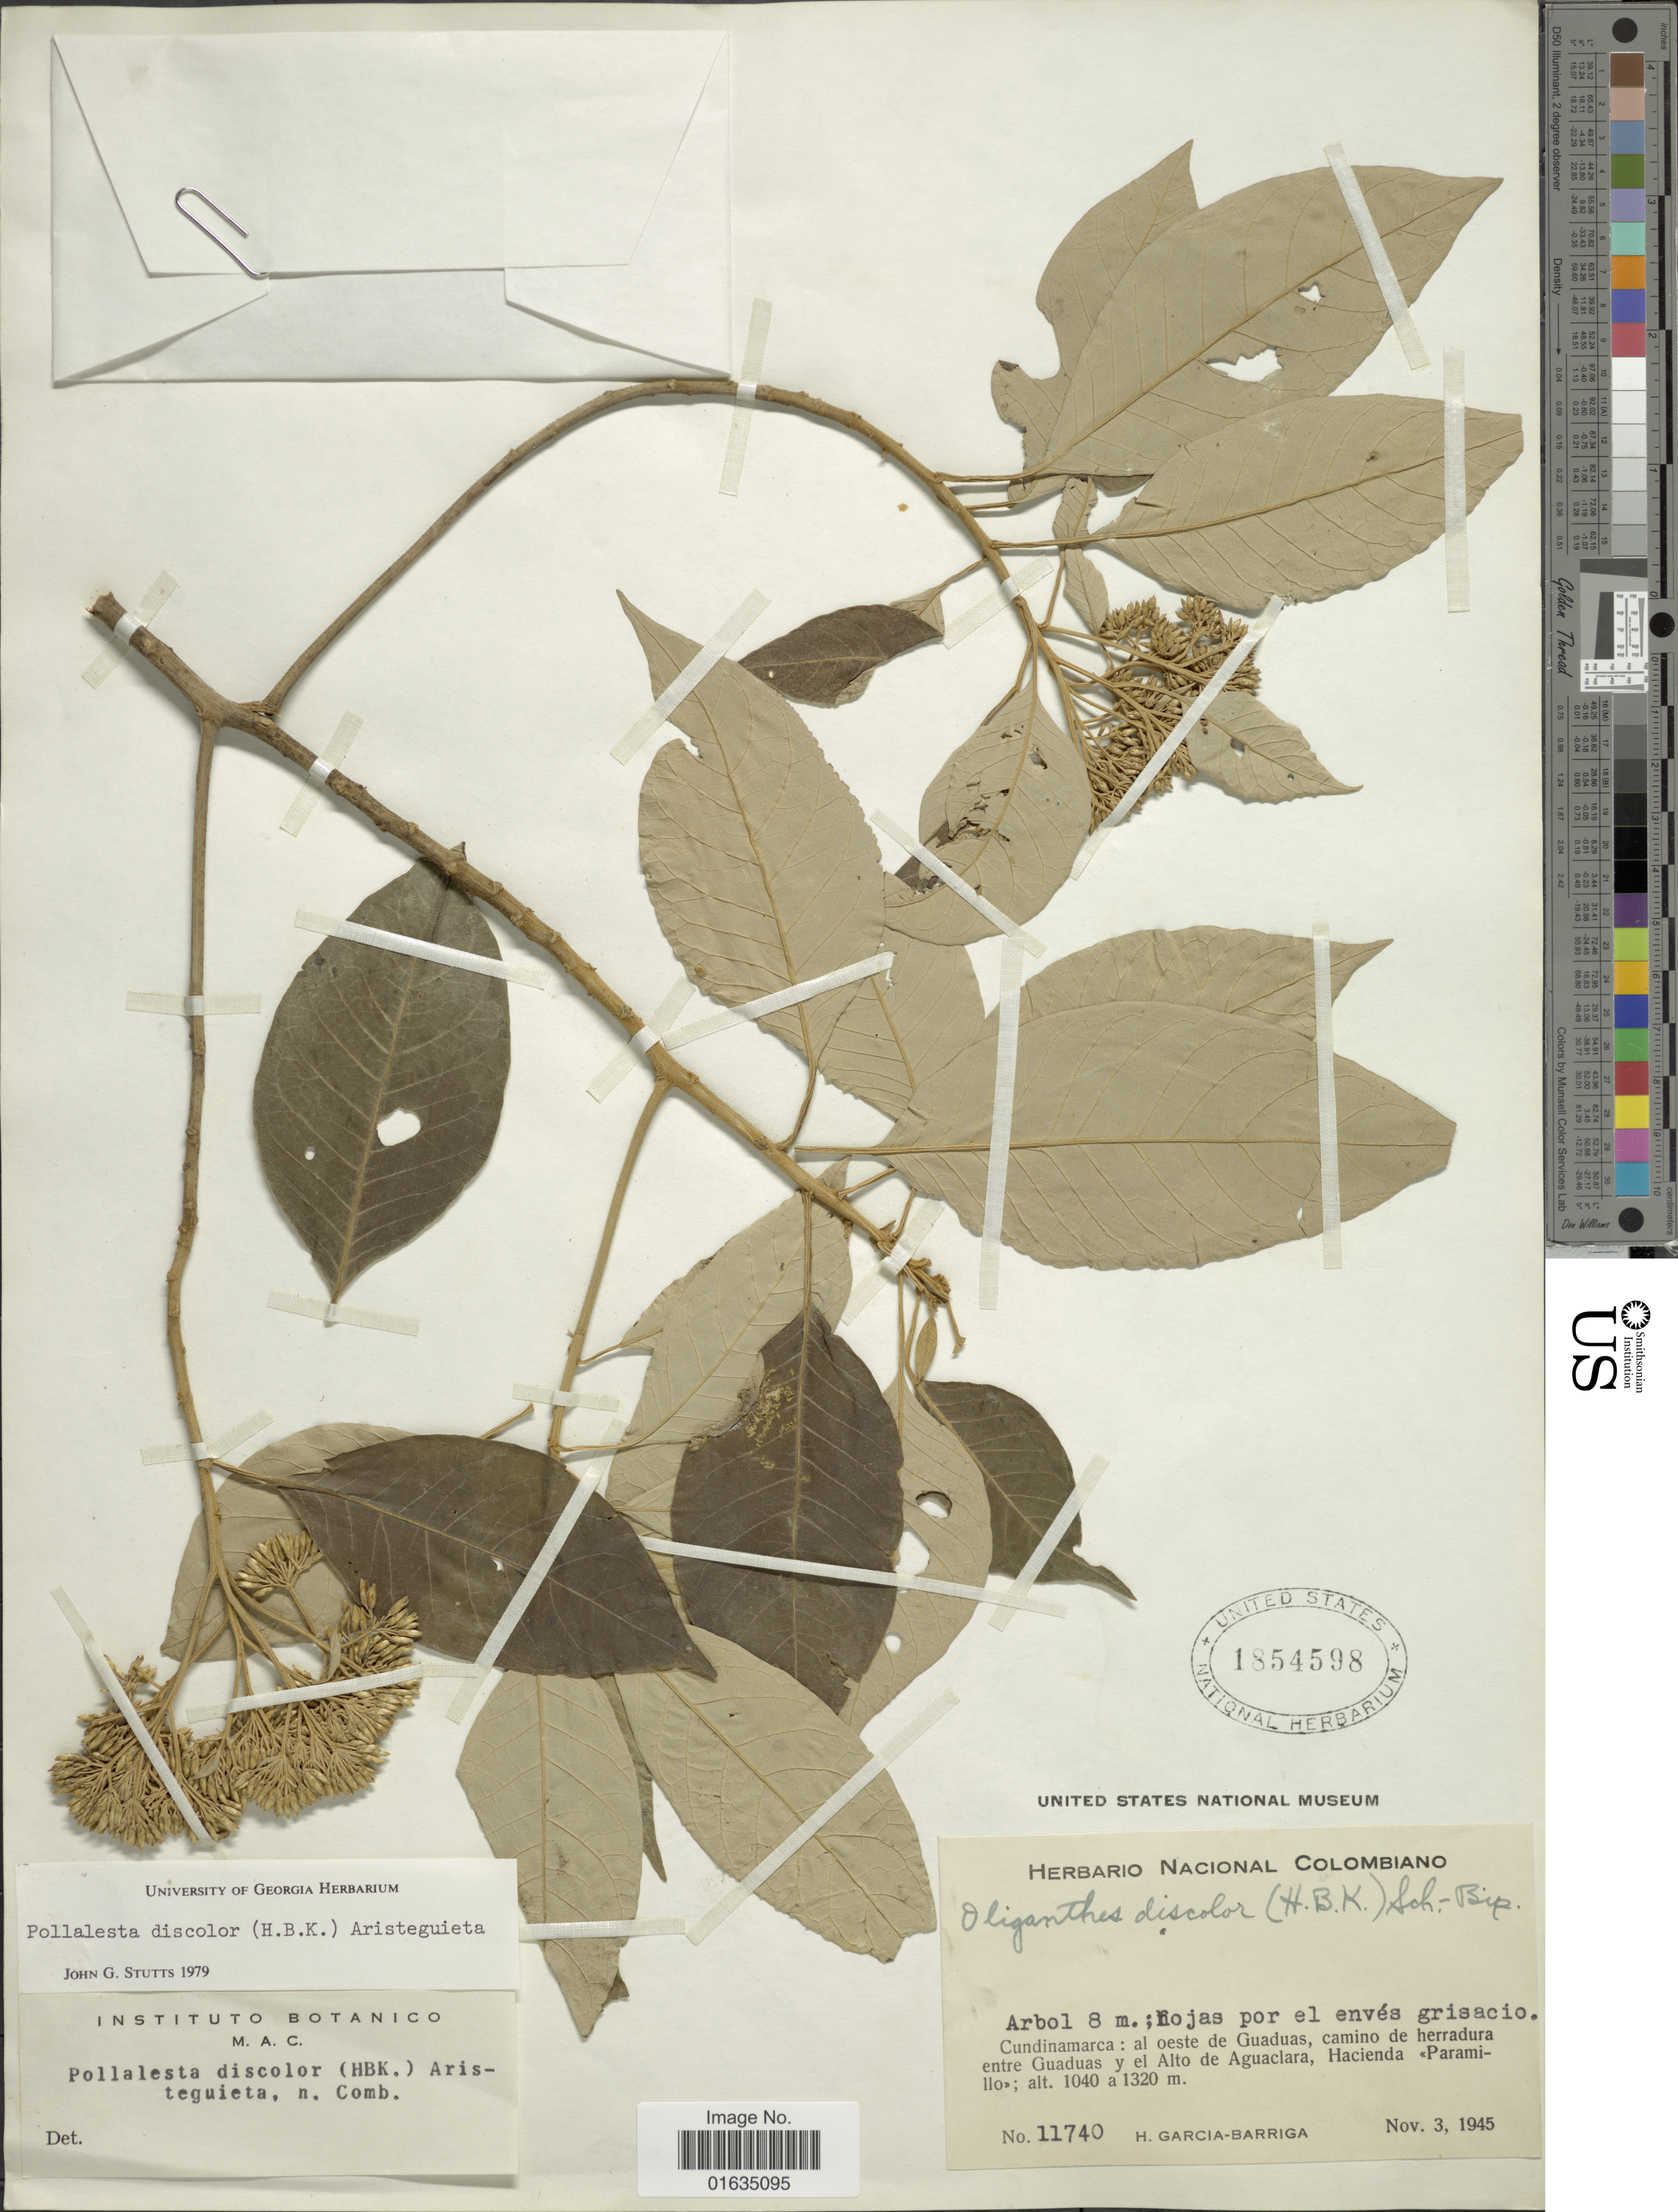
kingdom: Plantae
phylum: Tracheophyta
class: Magnoliopsida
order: Asterales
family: Asteraceae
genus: Pollalesta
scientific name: Pollalesta discolor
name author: (Kunth) Aristeg.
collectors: H. García Barriga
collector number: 11740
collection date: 1945-11-03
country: Colombia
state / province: Cundinamarca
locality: Al oeste de Guaduas, camino de herradura entre Guaduas y el Alto de Aguaclara, Hacienda Paramillo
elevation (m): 1040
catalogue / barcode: US 1854598